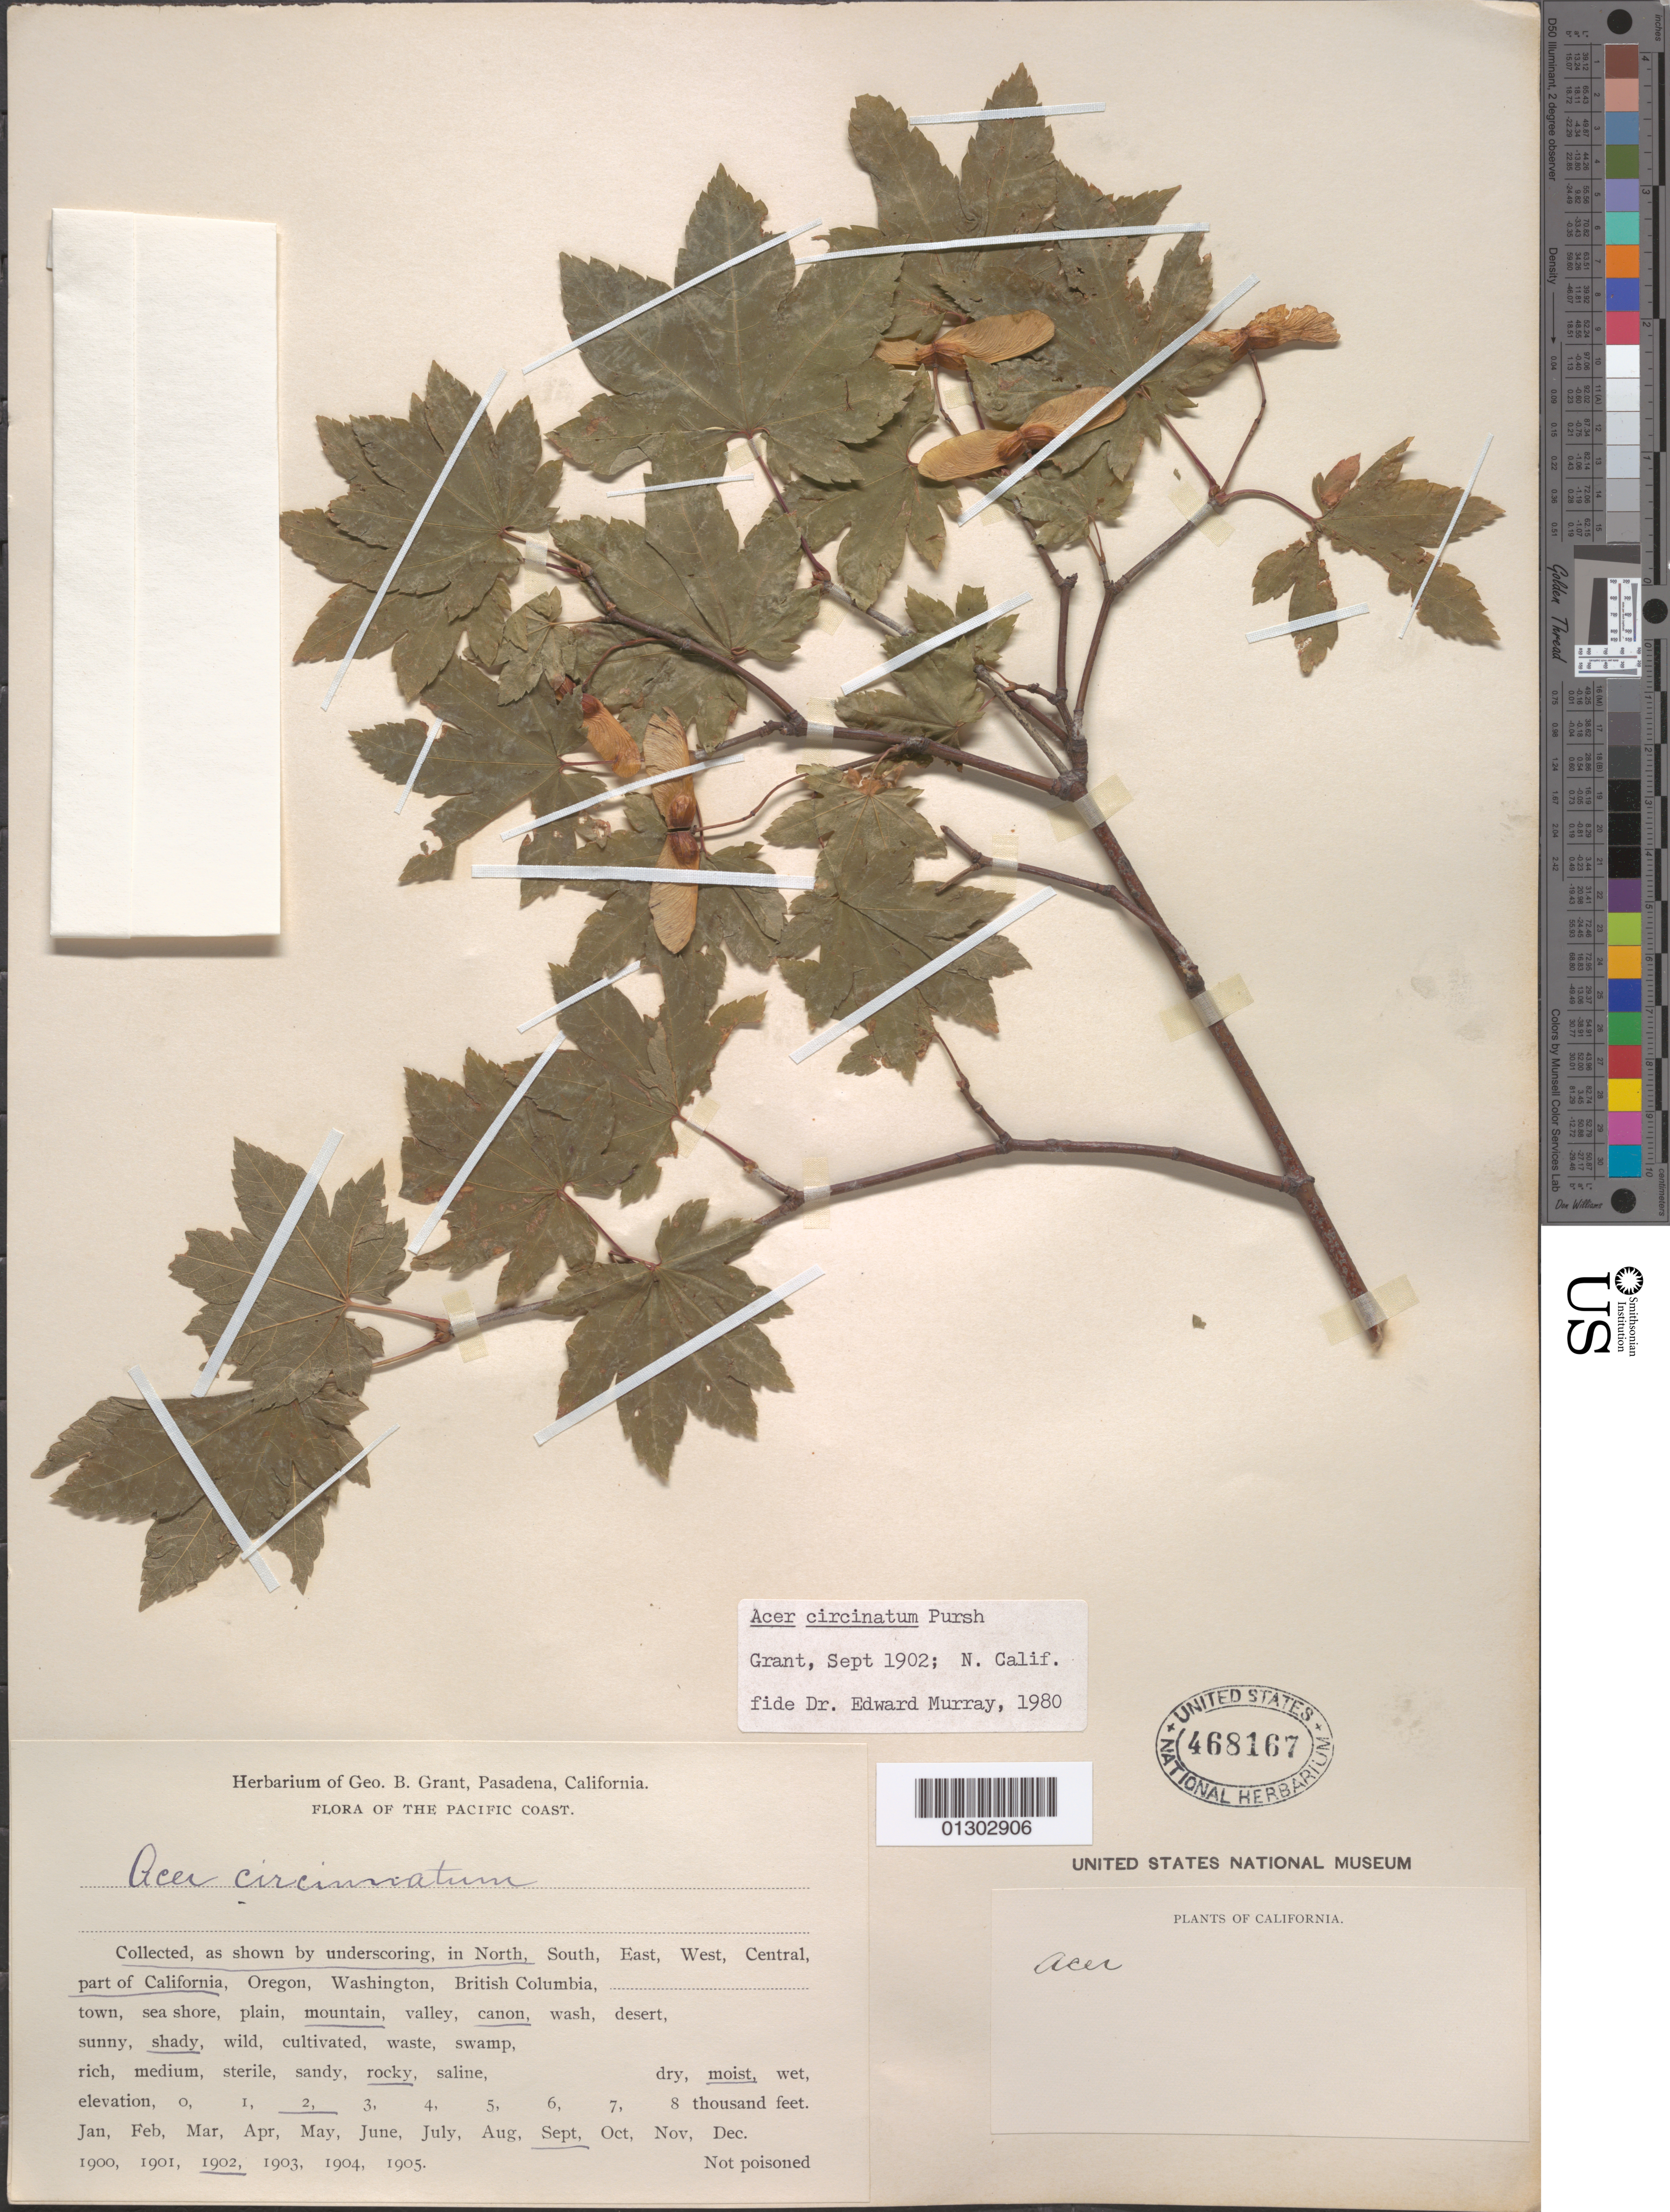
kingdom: Plantae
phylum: Tracheophyta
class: Magnoliopsida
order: Sapindales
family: Sapindaceae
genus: Acer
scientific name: Acer circinatum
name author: Pursh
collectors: G. Grant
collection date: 1902-09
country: United States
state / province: California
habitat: Mountain, canon, shady, rocky, moist.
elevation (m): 610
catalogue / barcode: US 468167